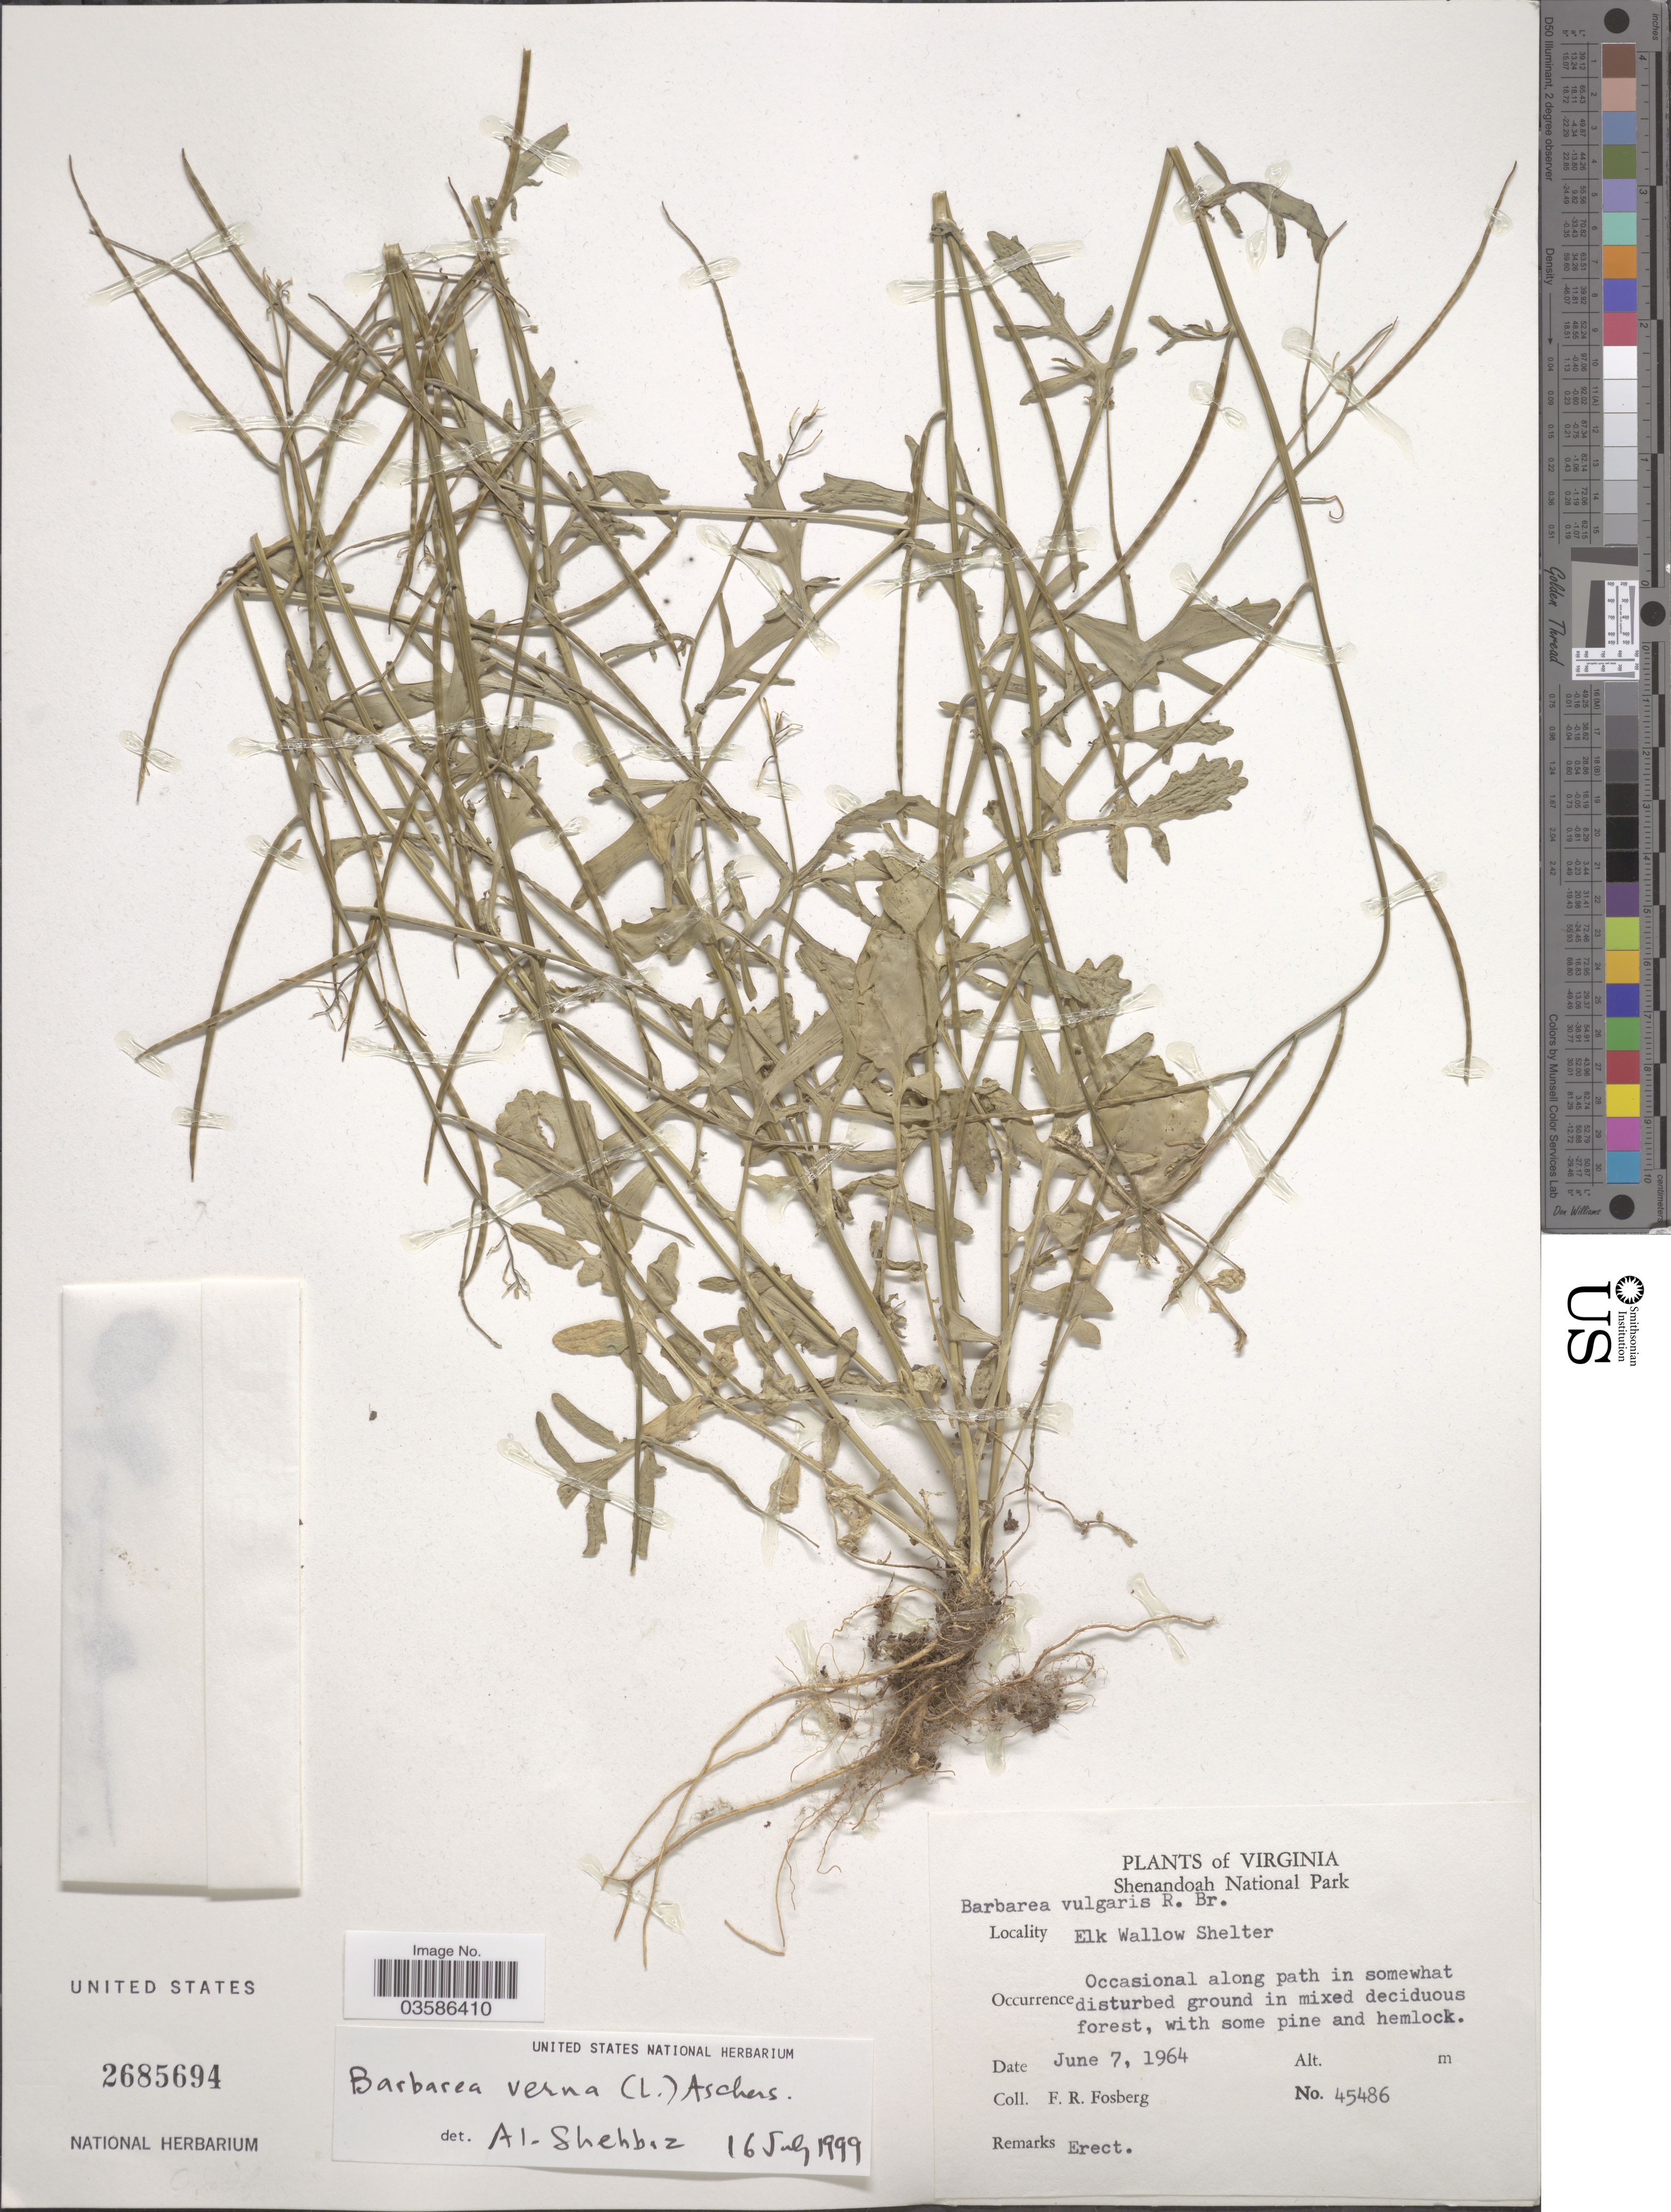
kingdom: Plantae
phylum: Tracheophyta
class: Magnoliopsida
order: Brassicales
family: Brassicaceae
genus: Barbarea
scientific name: Barbarea verna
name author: (Mill.) Asch.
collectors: F. R. Fosberg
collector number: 45486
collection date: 1964-06-07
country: United States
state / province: Virginia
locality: Shenandoah National Park. Elk Wallow Shelter.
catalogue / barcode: US 2685694